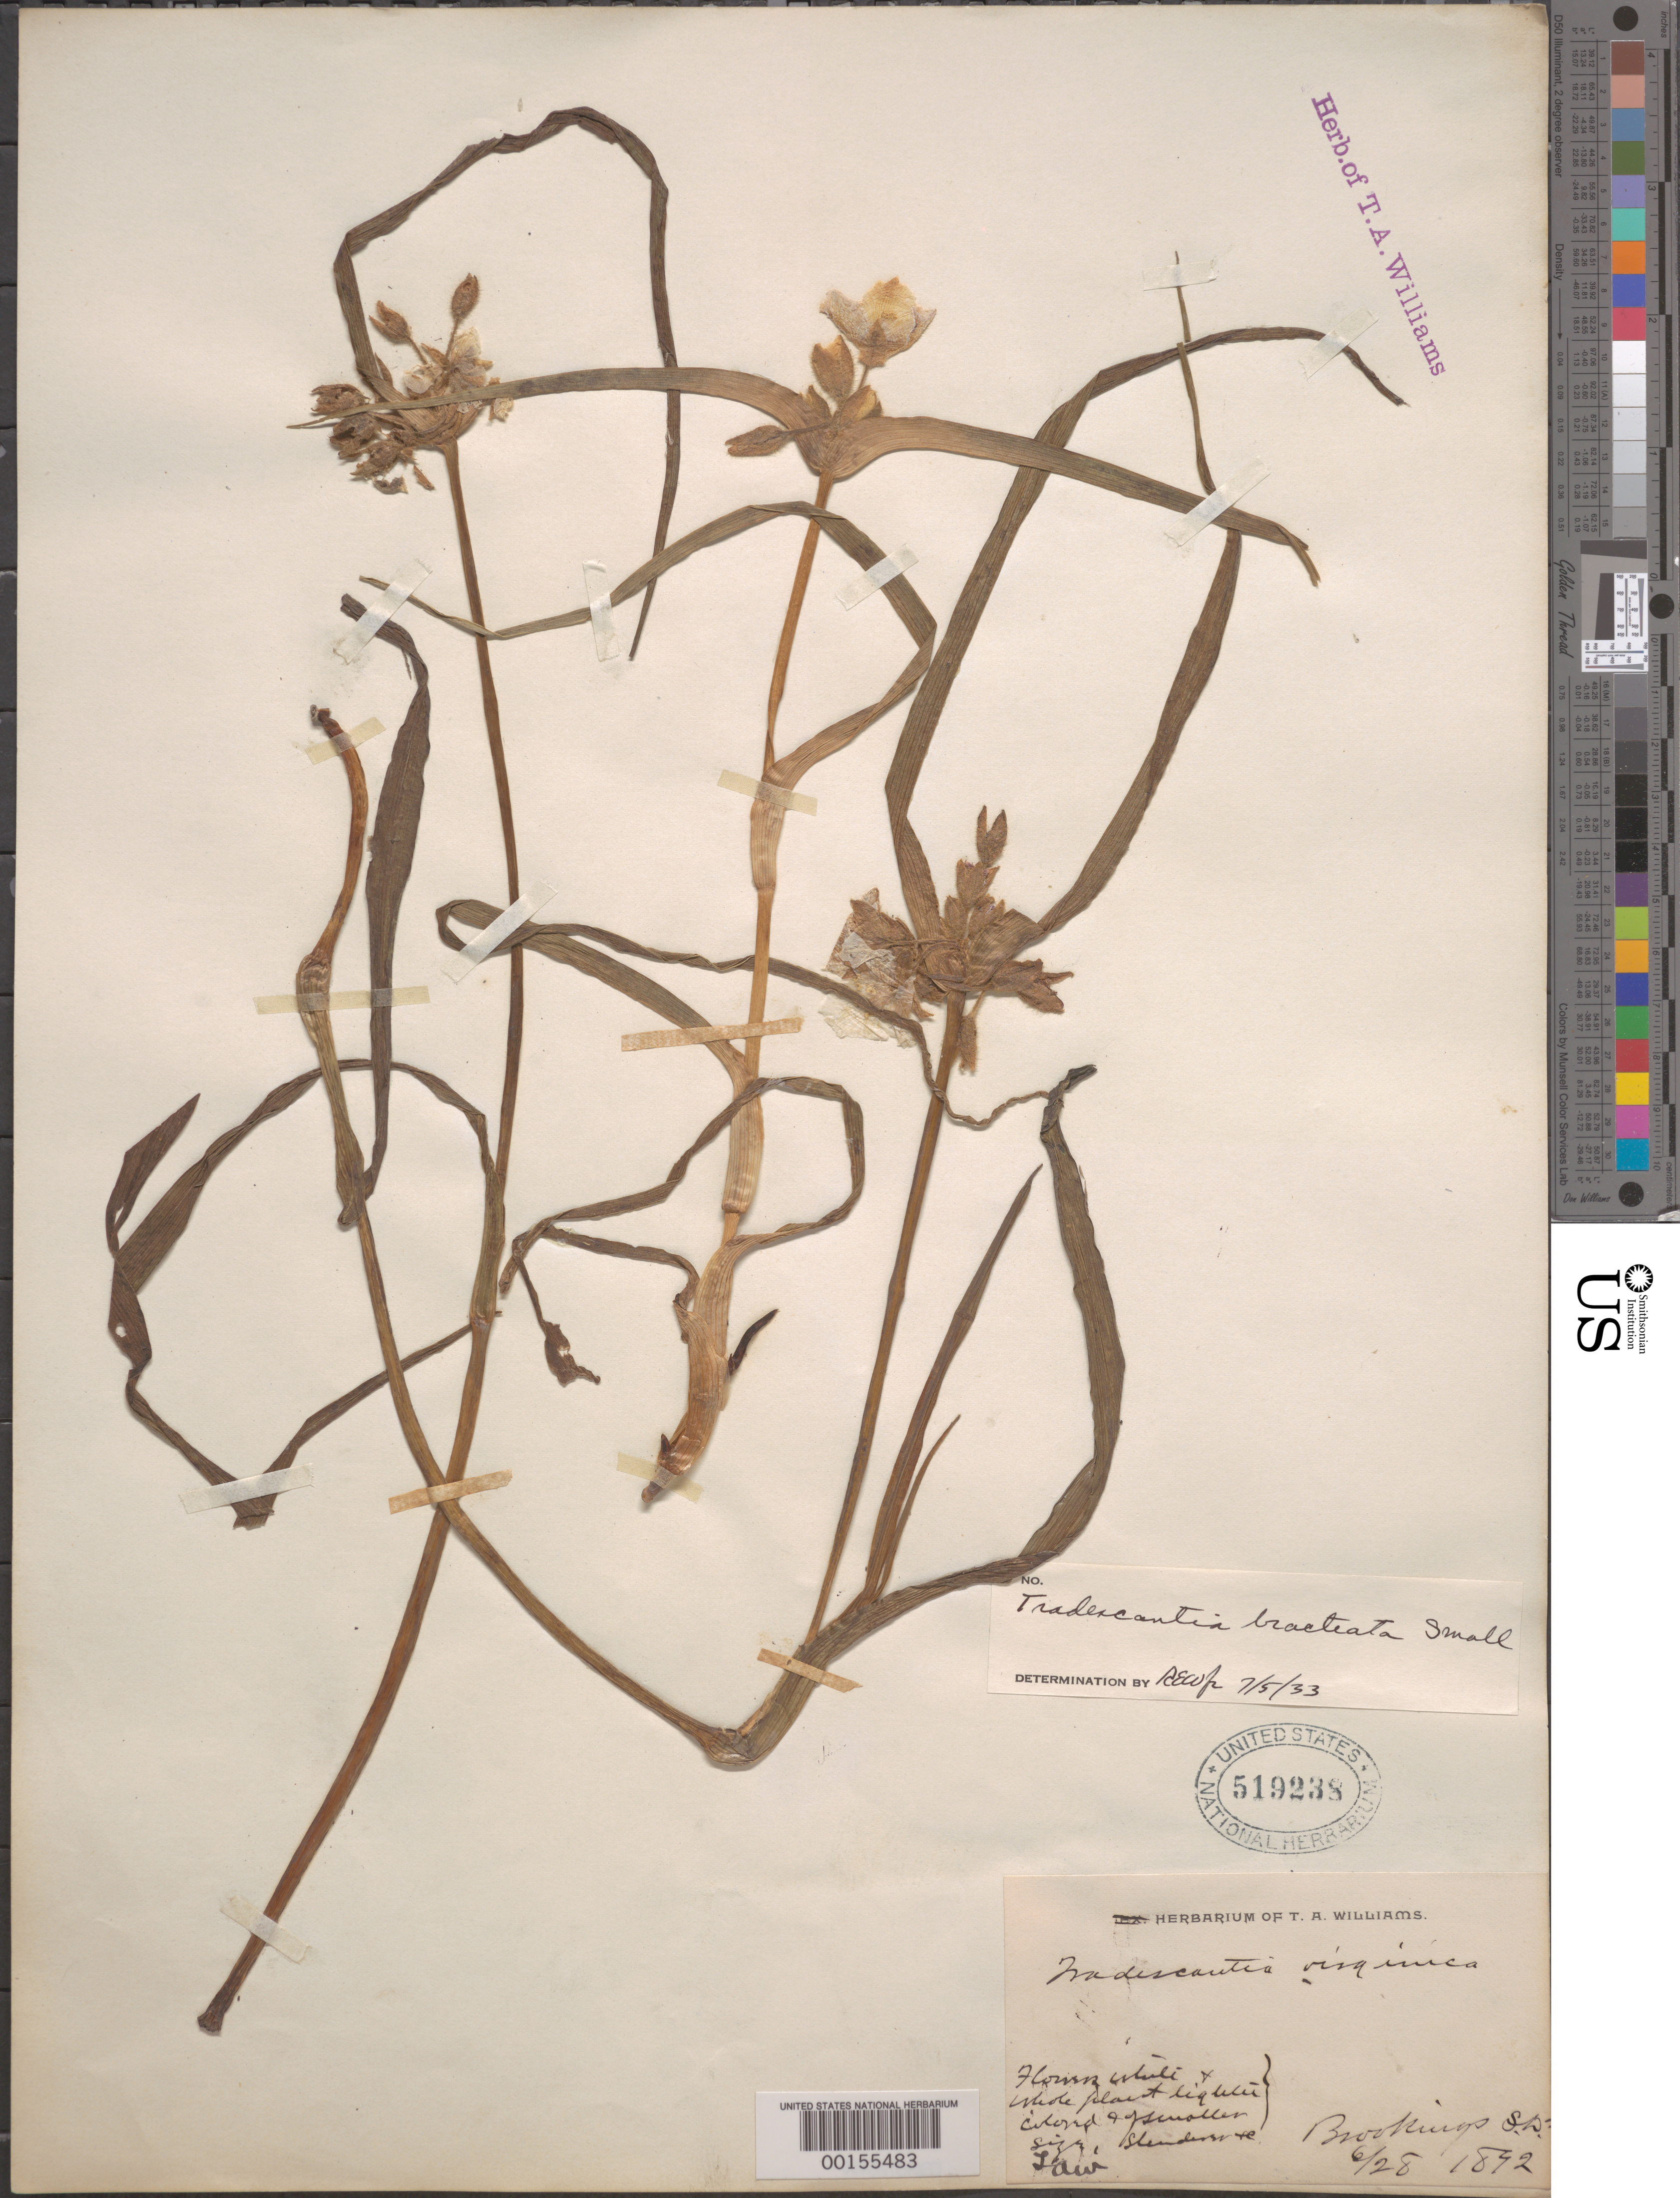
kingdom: Plantae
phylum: Tracheophyta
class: Liliopsida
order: Commelinales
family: Commelinaceae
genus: Tradescantia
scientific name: Tradescantia bracteata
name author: Small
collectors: T. A. Williams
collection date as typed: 28 Jun 1892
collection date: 1892-06-28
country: United States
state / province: South Dakota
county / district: Brookings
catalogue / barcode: US 519238